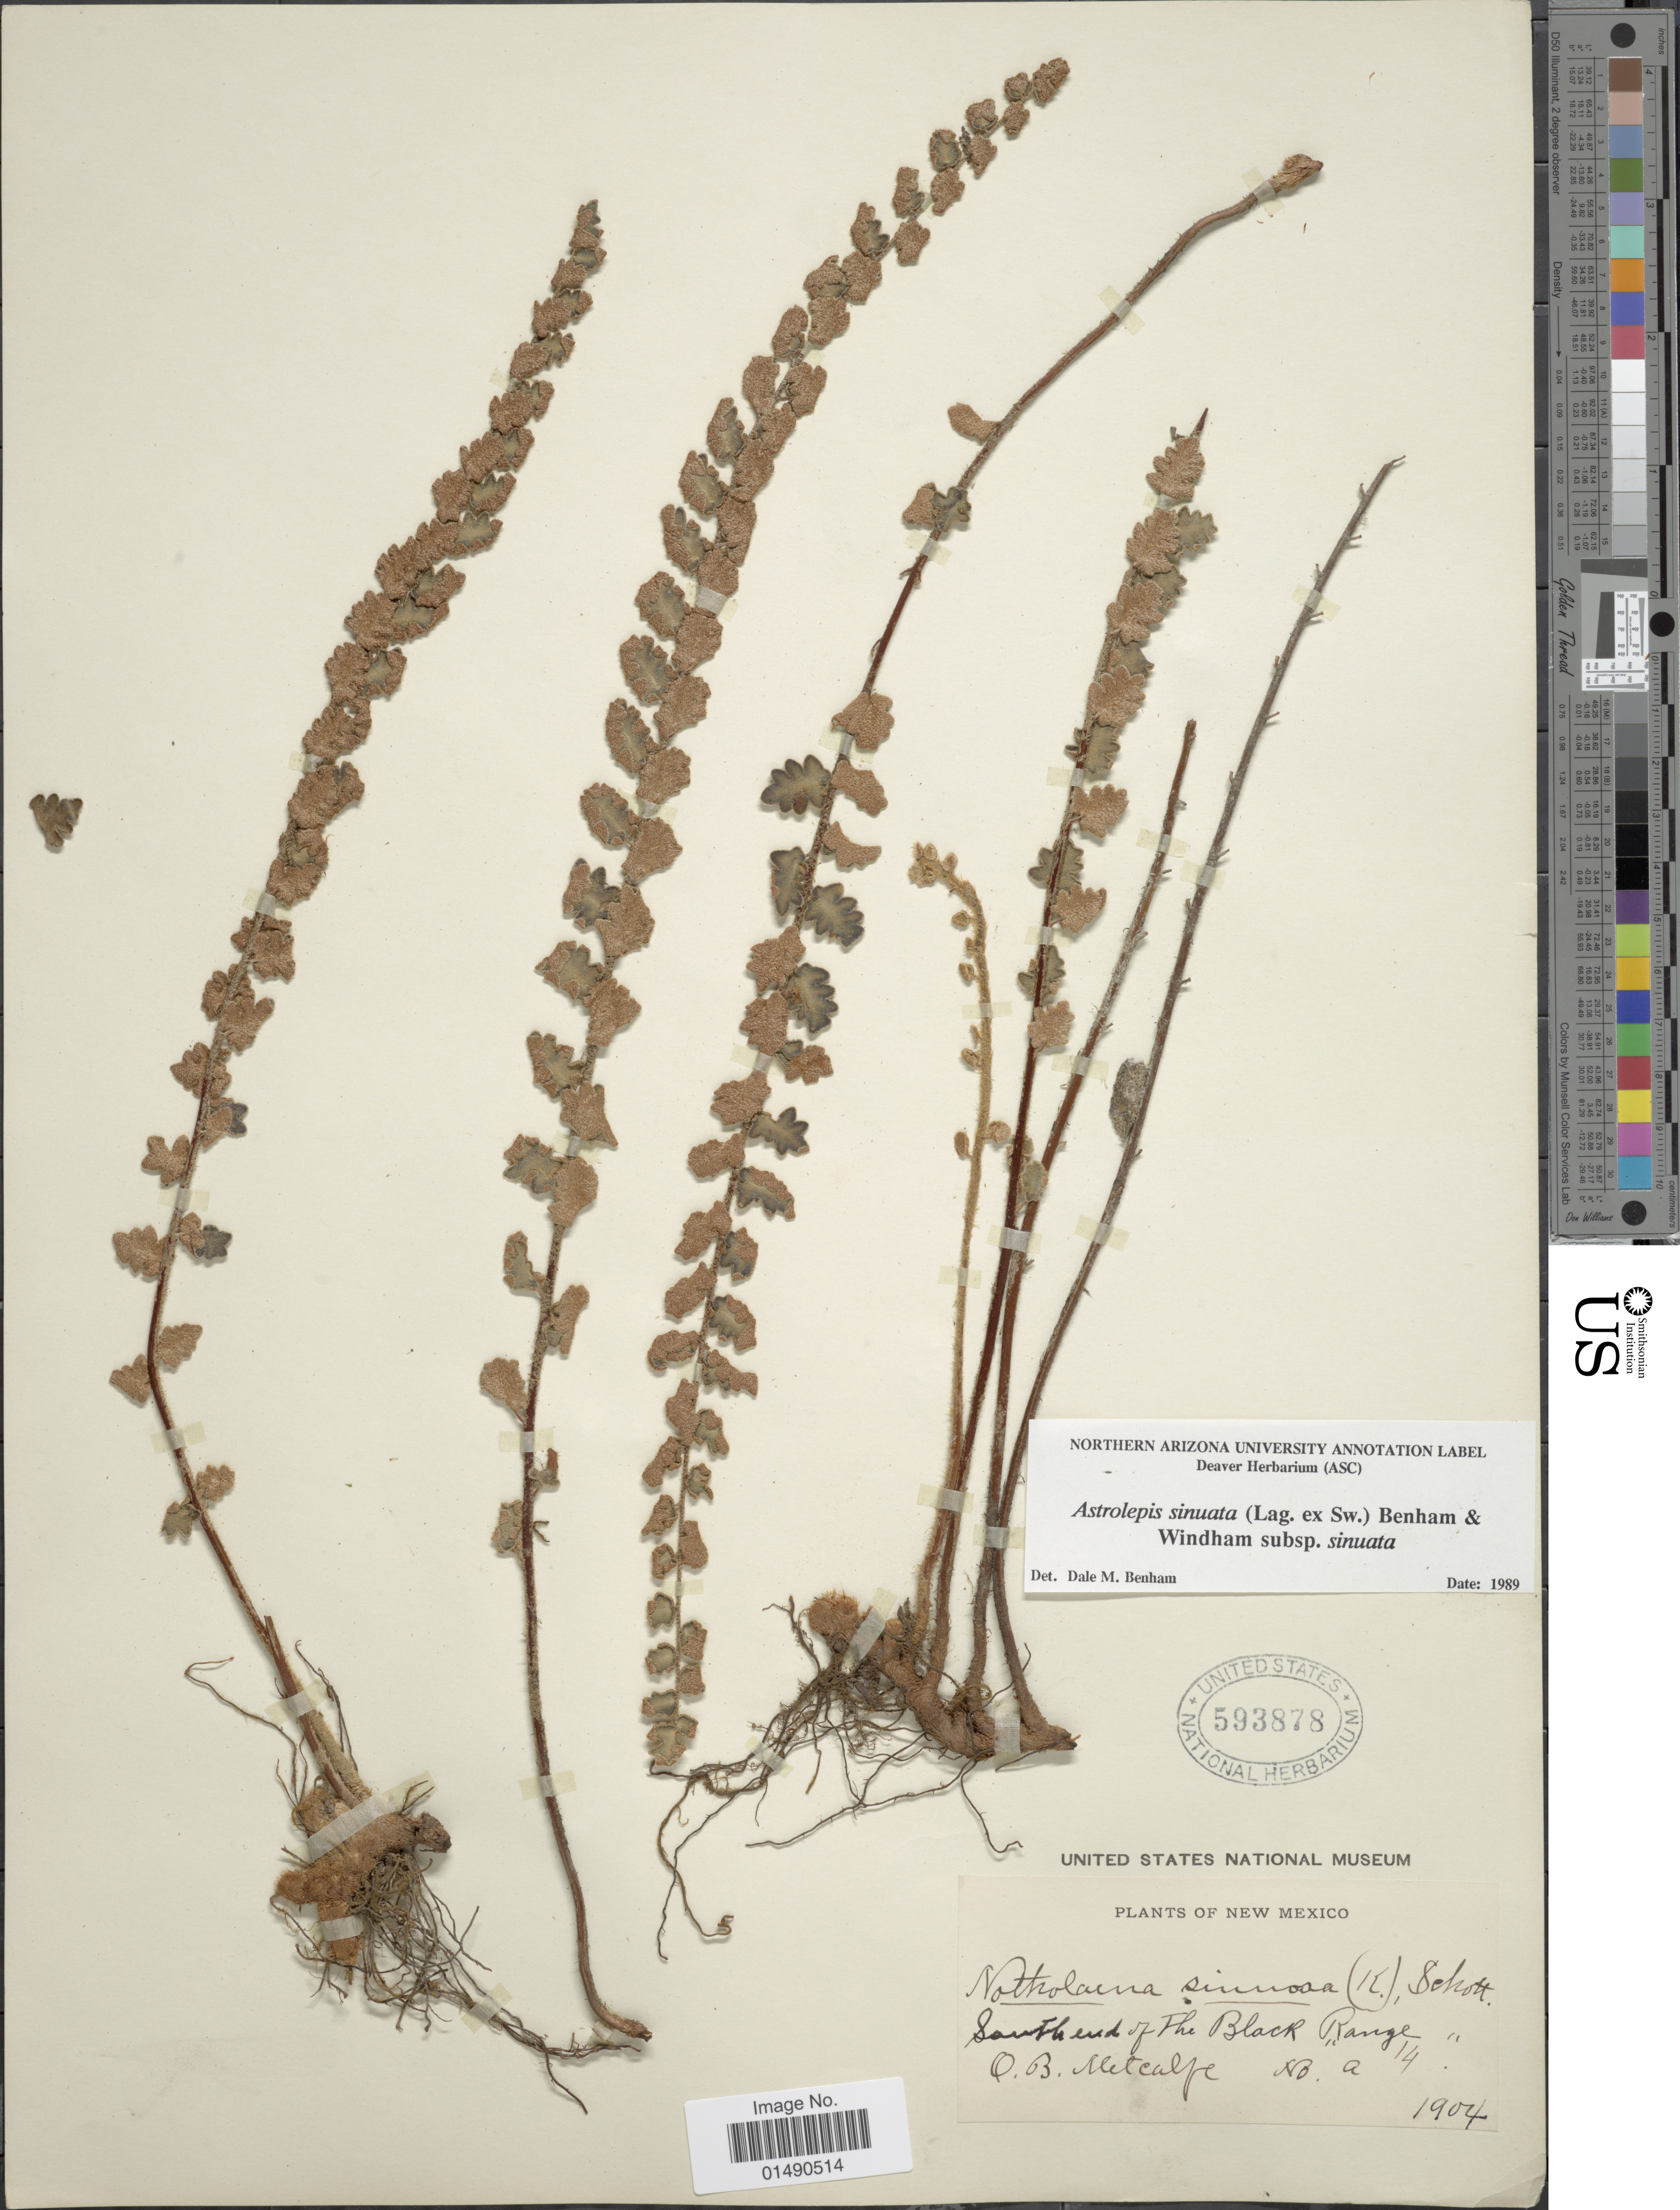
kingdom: Plantae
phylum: Tracheophyta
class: Polypodiopsida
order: Polypodiales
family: Pteridaceae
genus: Astrolepis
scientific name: Astrolepis sinuata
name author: (Lag. ex Sw.) D.M. Benham & Windham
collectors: O. B. Metcalfe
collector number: a14*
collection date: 1904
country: United States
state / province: New Mexico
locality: South end of The Black Range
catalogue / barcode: US 593878